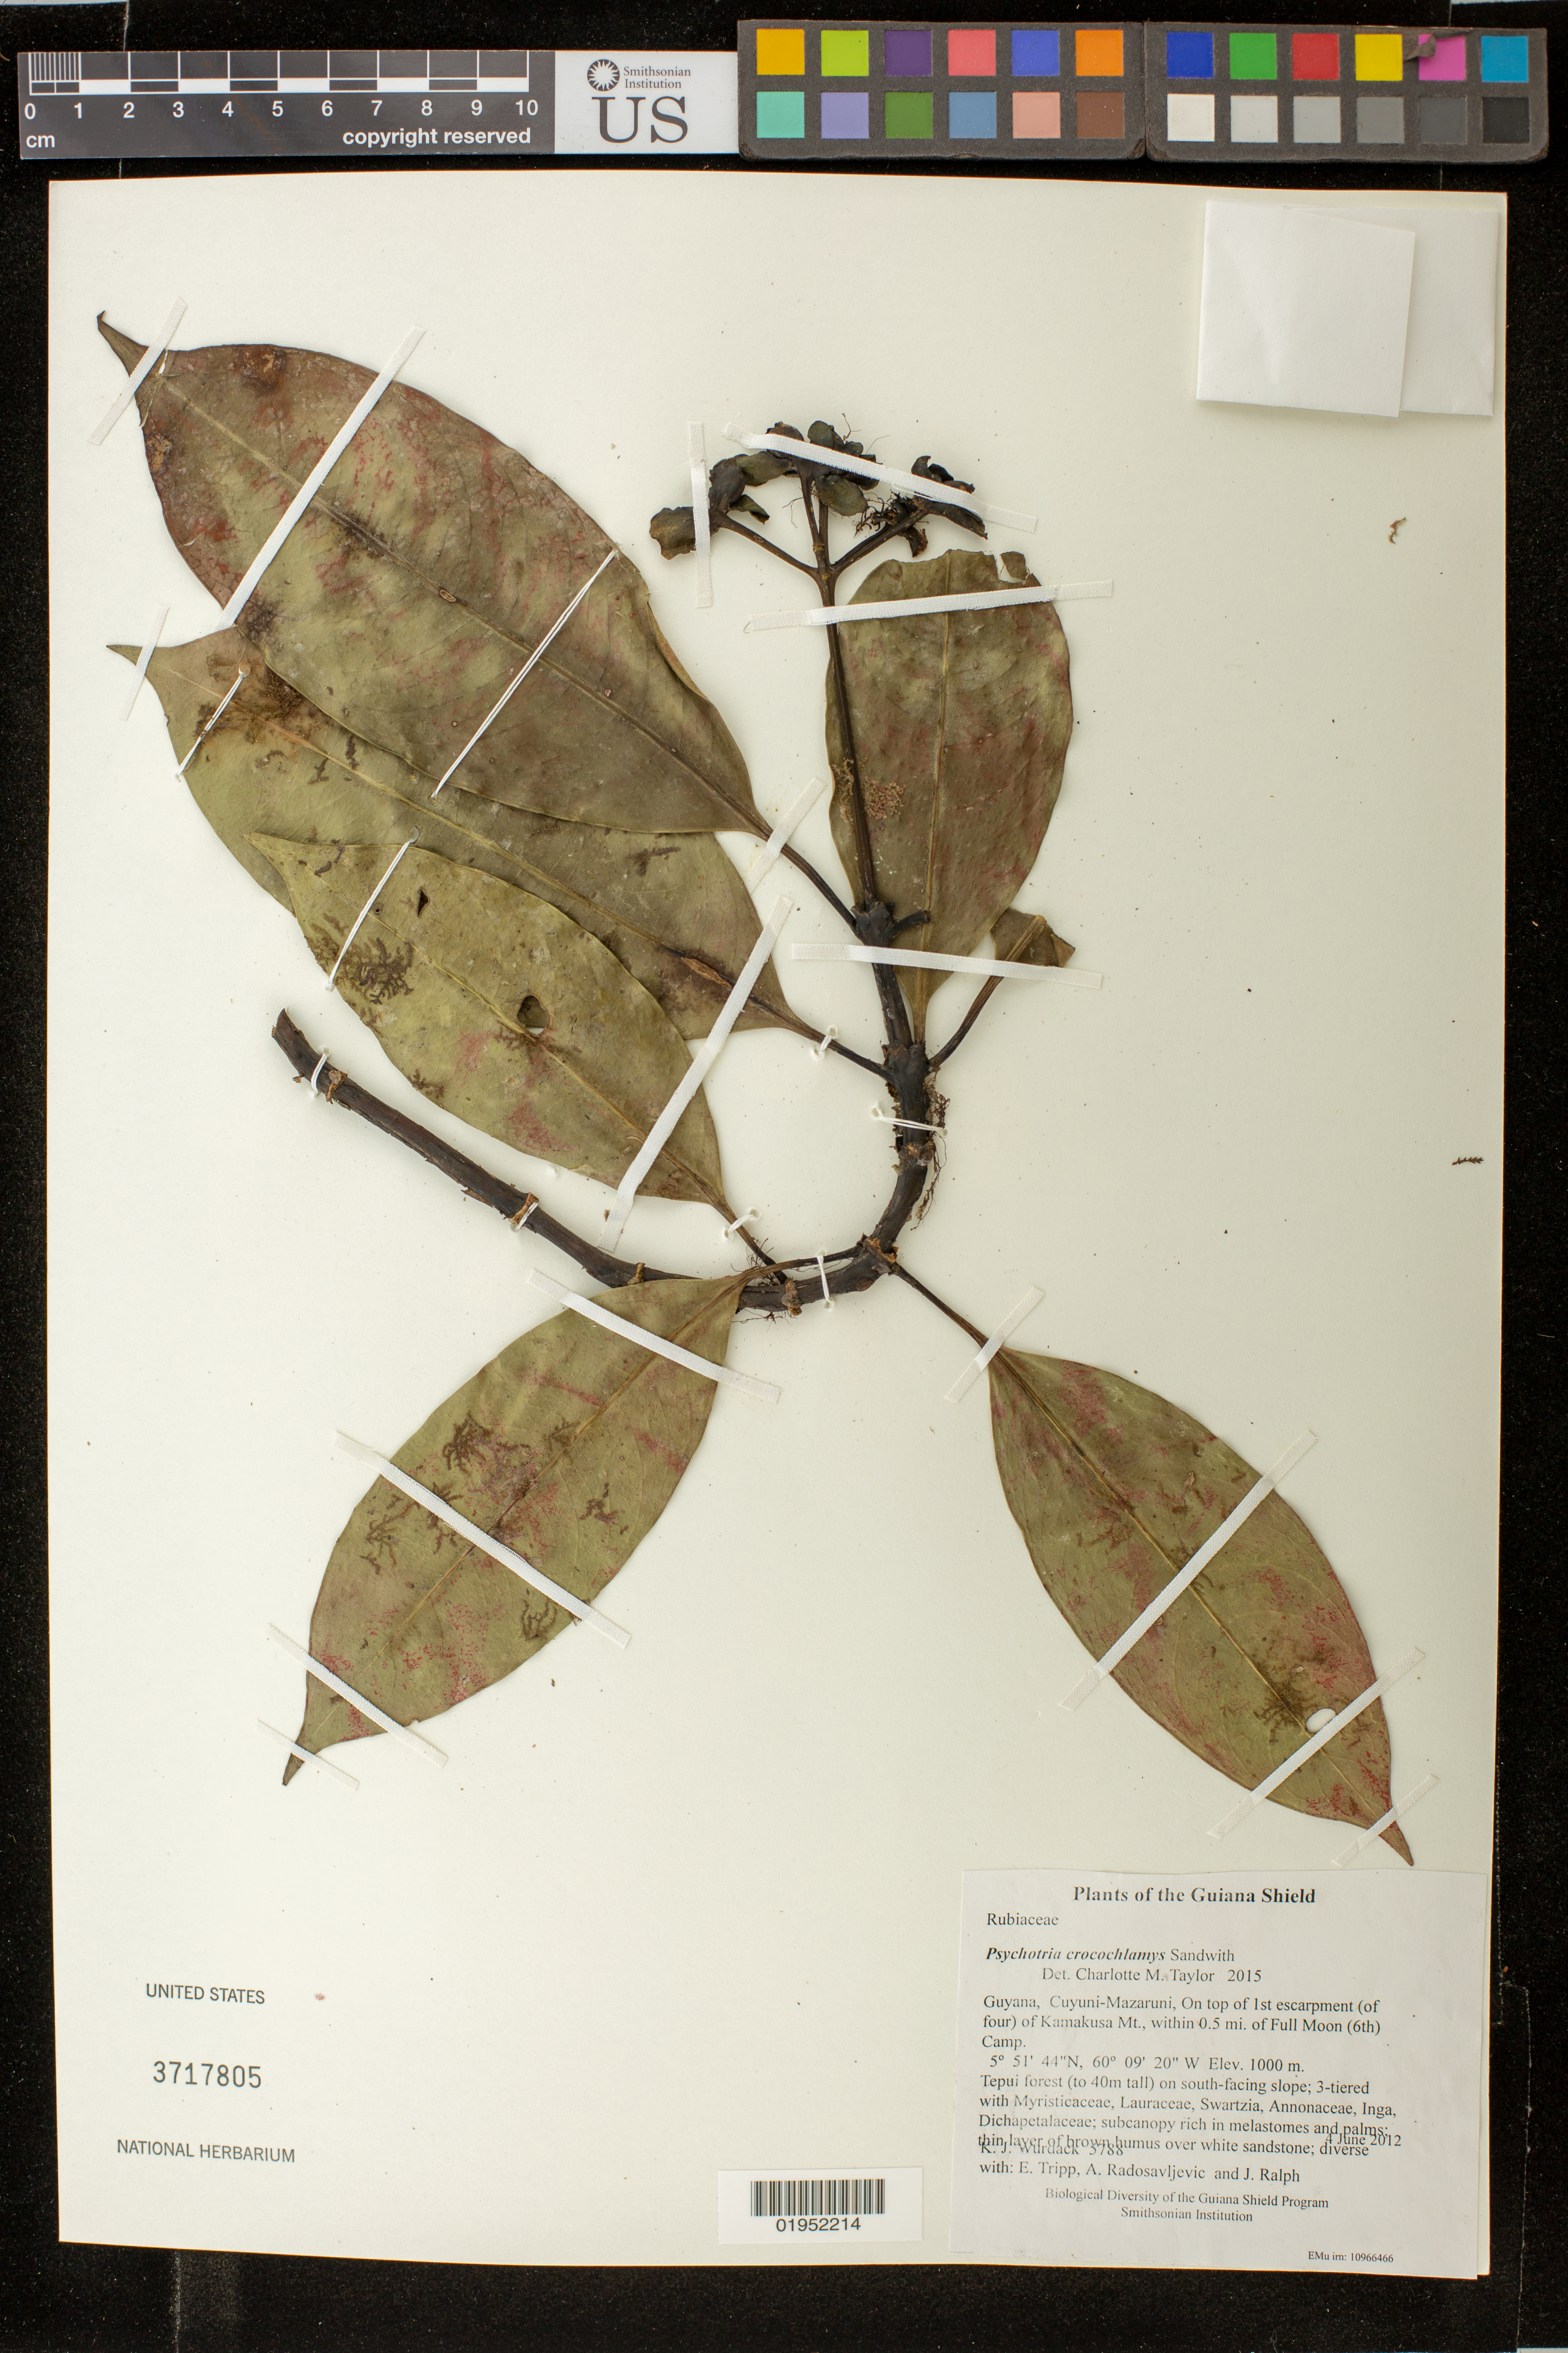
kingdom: Plantae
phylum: Tracheophyta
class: Magnoliopsida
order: Gentianales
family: Rubiaceae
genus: Palicourea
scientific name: Palicourea crocochlamys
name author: (Sandw.) Delprete & J.H. Kirkbr.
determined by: Kirkbride, J. H., Jr.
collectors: K. Wurdack, E. Tripp, A. Radosavljevic & J. Ralph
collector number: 5788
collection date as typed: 4 June 2012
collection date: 2012-06-04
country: Guyana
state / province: Cuyuni-Mazaruni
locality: On top of 1st escarpment (of four) of Kamakusa Mt., within 0.5 mi. of Full Moon (6th) Camp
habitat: Tepui forest (to 40m tall) on south-facing slope; 3-tiered with Myristicaceae, Lauraceae, Swartzia, Annonaceae, Inga, Dichapetalaceae; subcanopy rich in melastomes and palms; thin layer of brown humus over white sandstone; diverse forest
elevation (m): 1000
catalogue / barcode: US 3717805